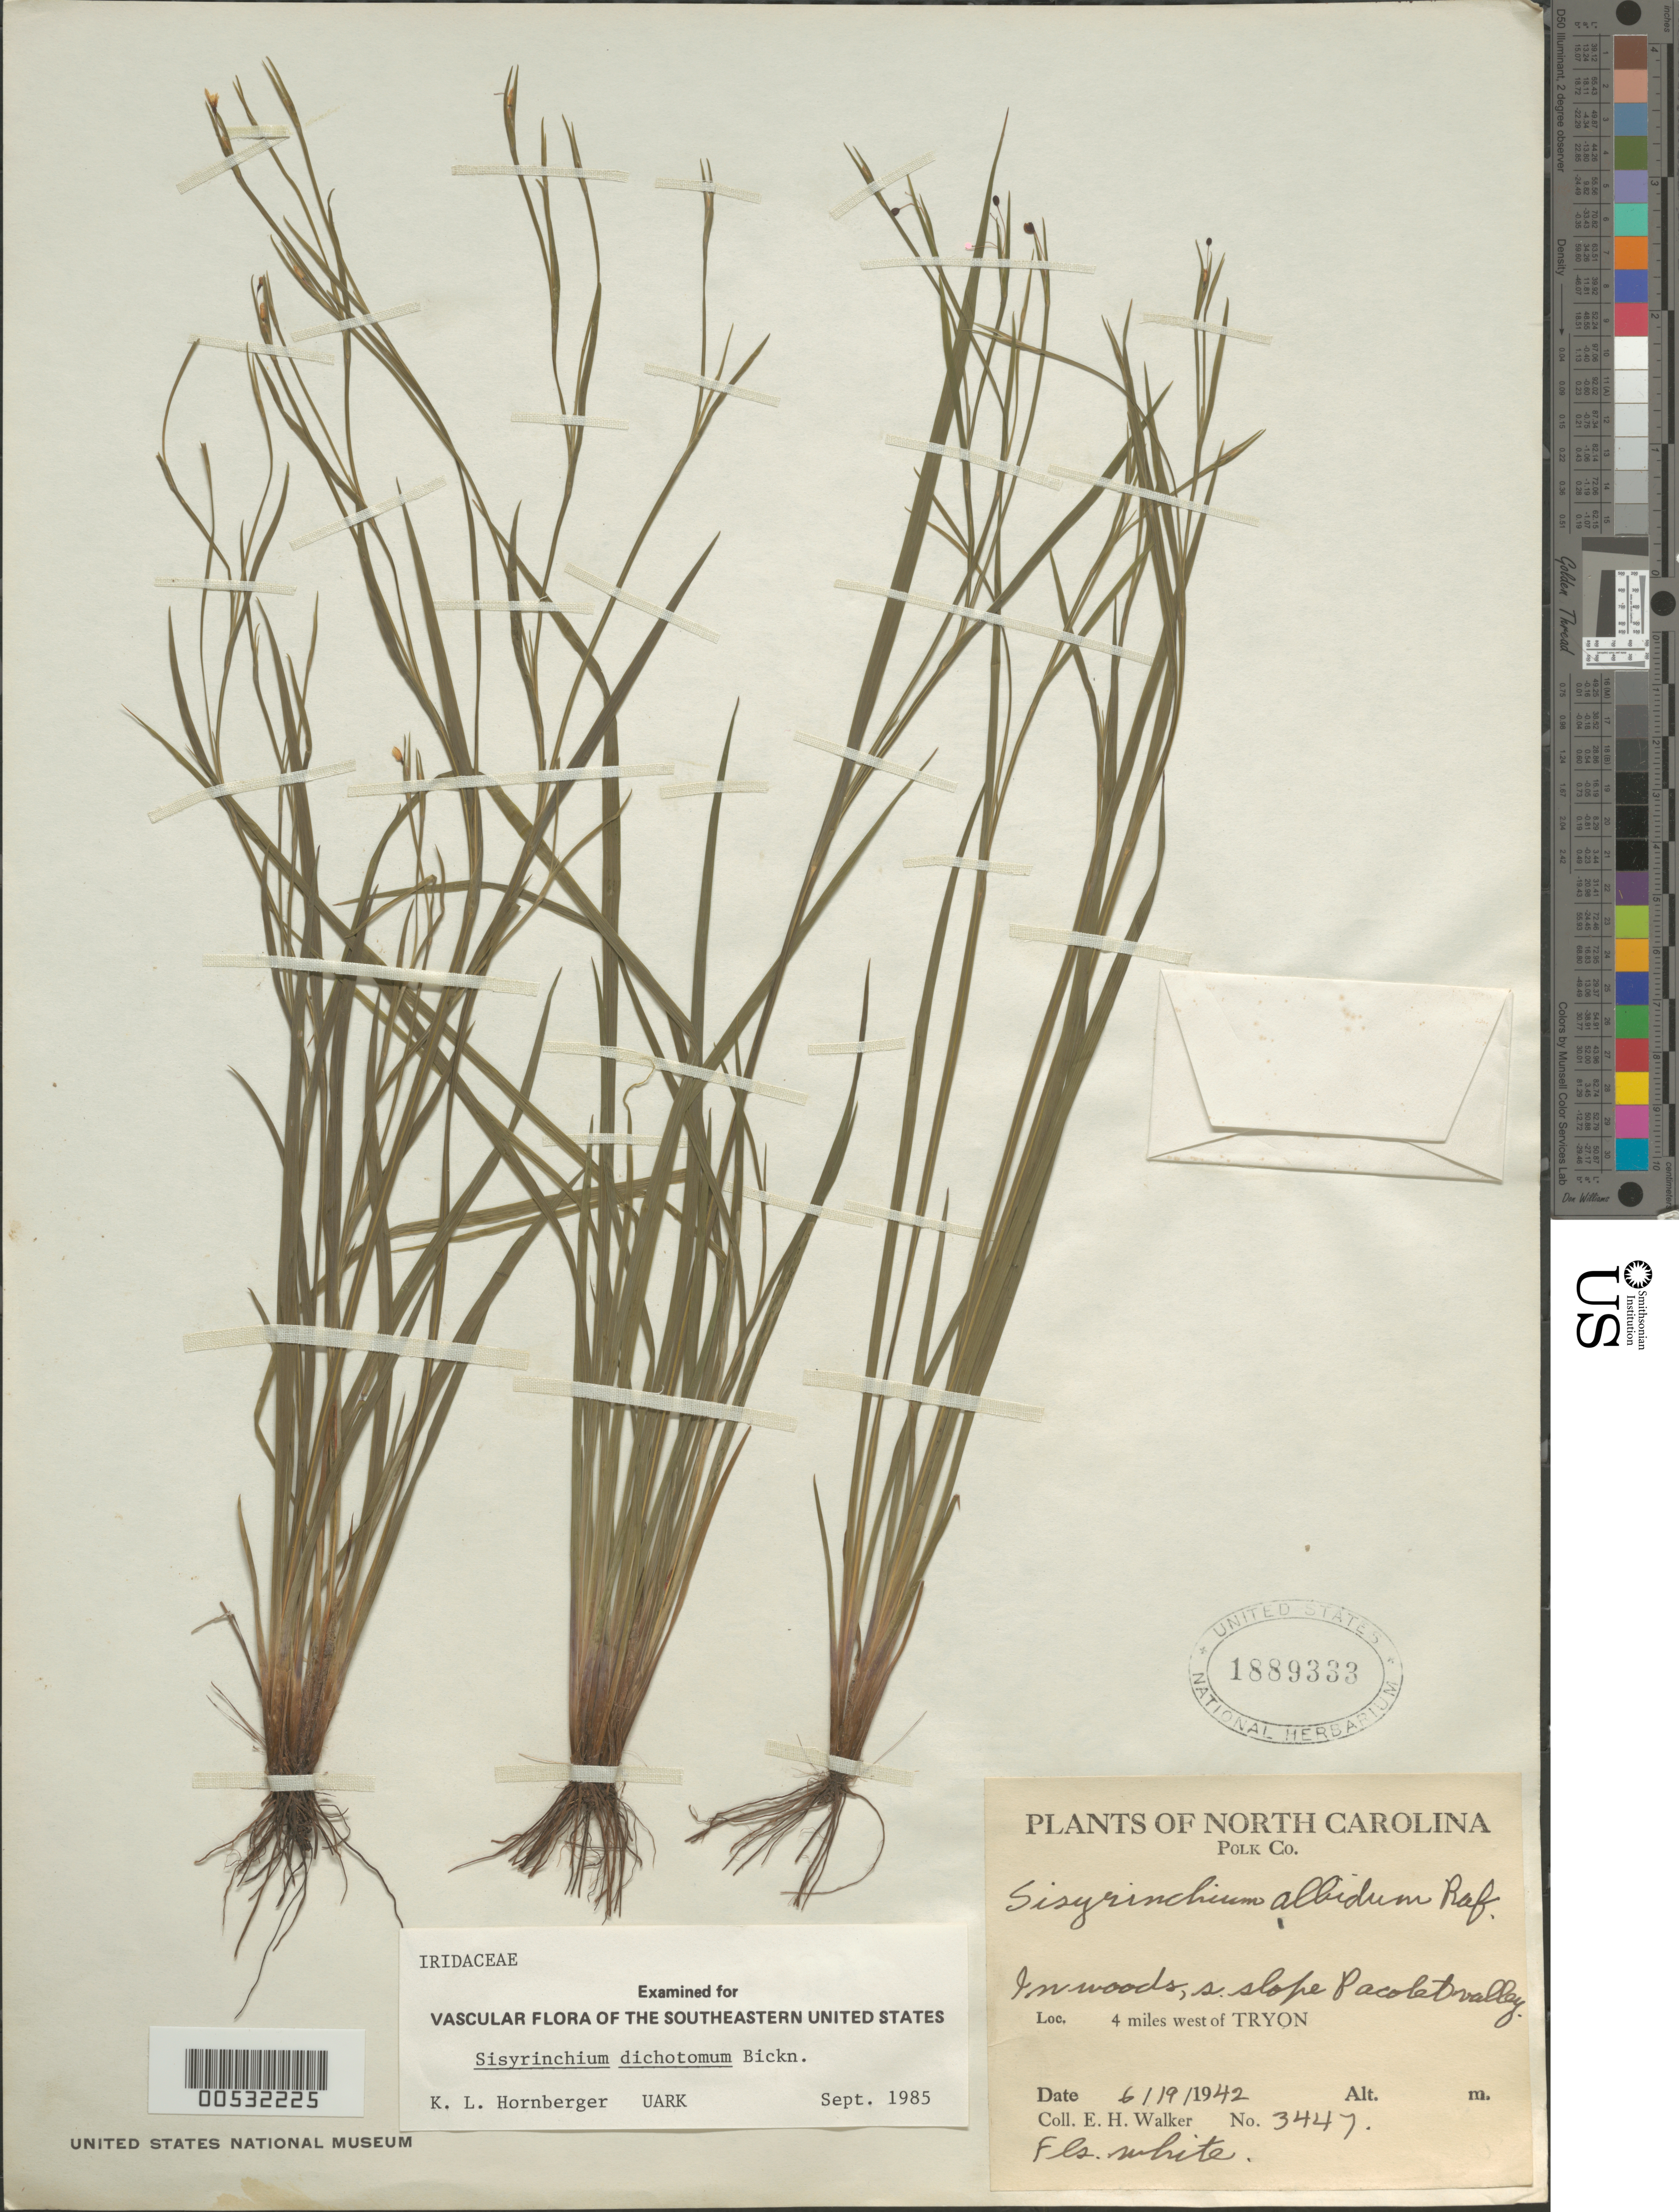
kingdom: Plantae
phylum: Tracheophyta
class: Liliopsida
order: Asparagales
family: Iridaceae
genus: Sisyrinchium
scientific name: Sisyrinchium dichotomum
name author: E.P. Bicknell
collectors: E. H. Walker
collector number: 3447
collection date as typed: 19 Jun 1942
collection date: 1942-06-19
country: United States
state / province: North Carolina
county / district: Polk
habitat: In woods.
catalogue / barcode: US 1889333